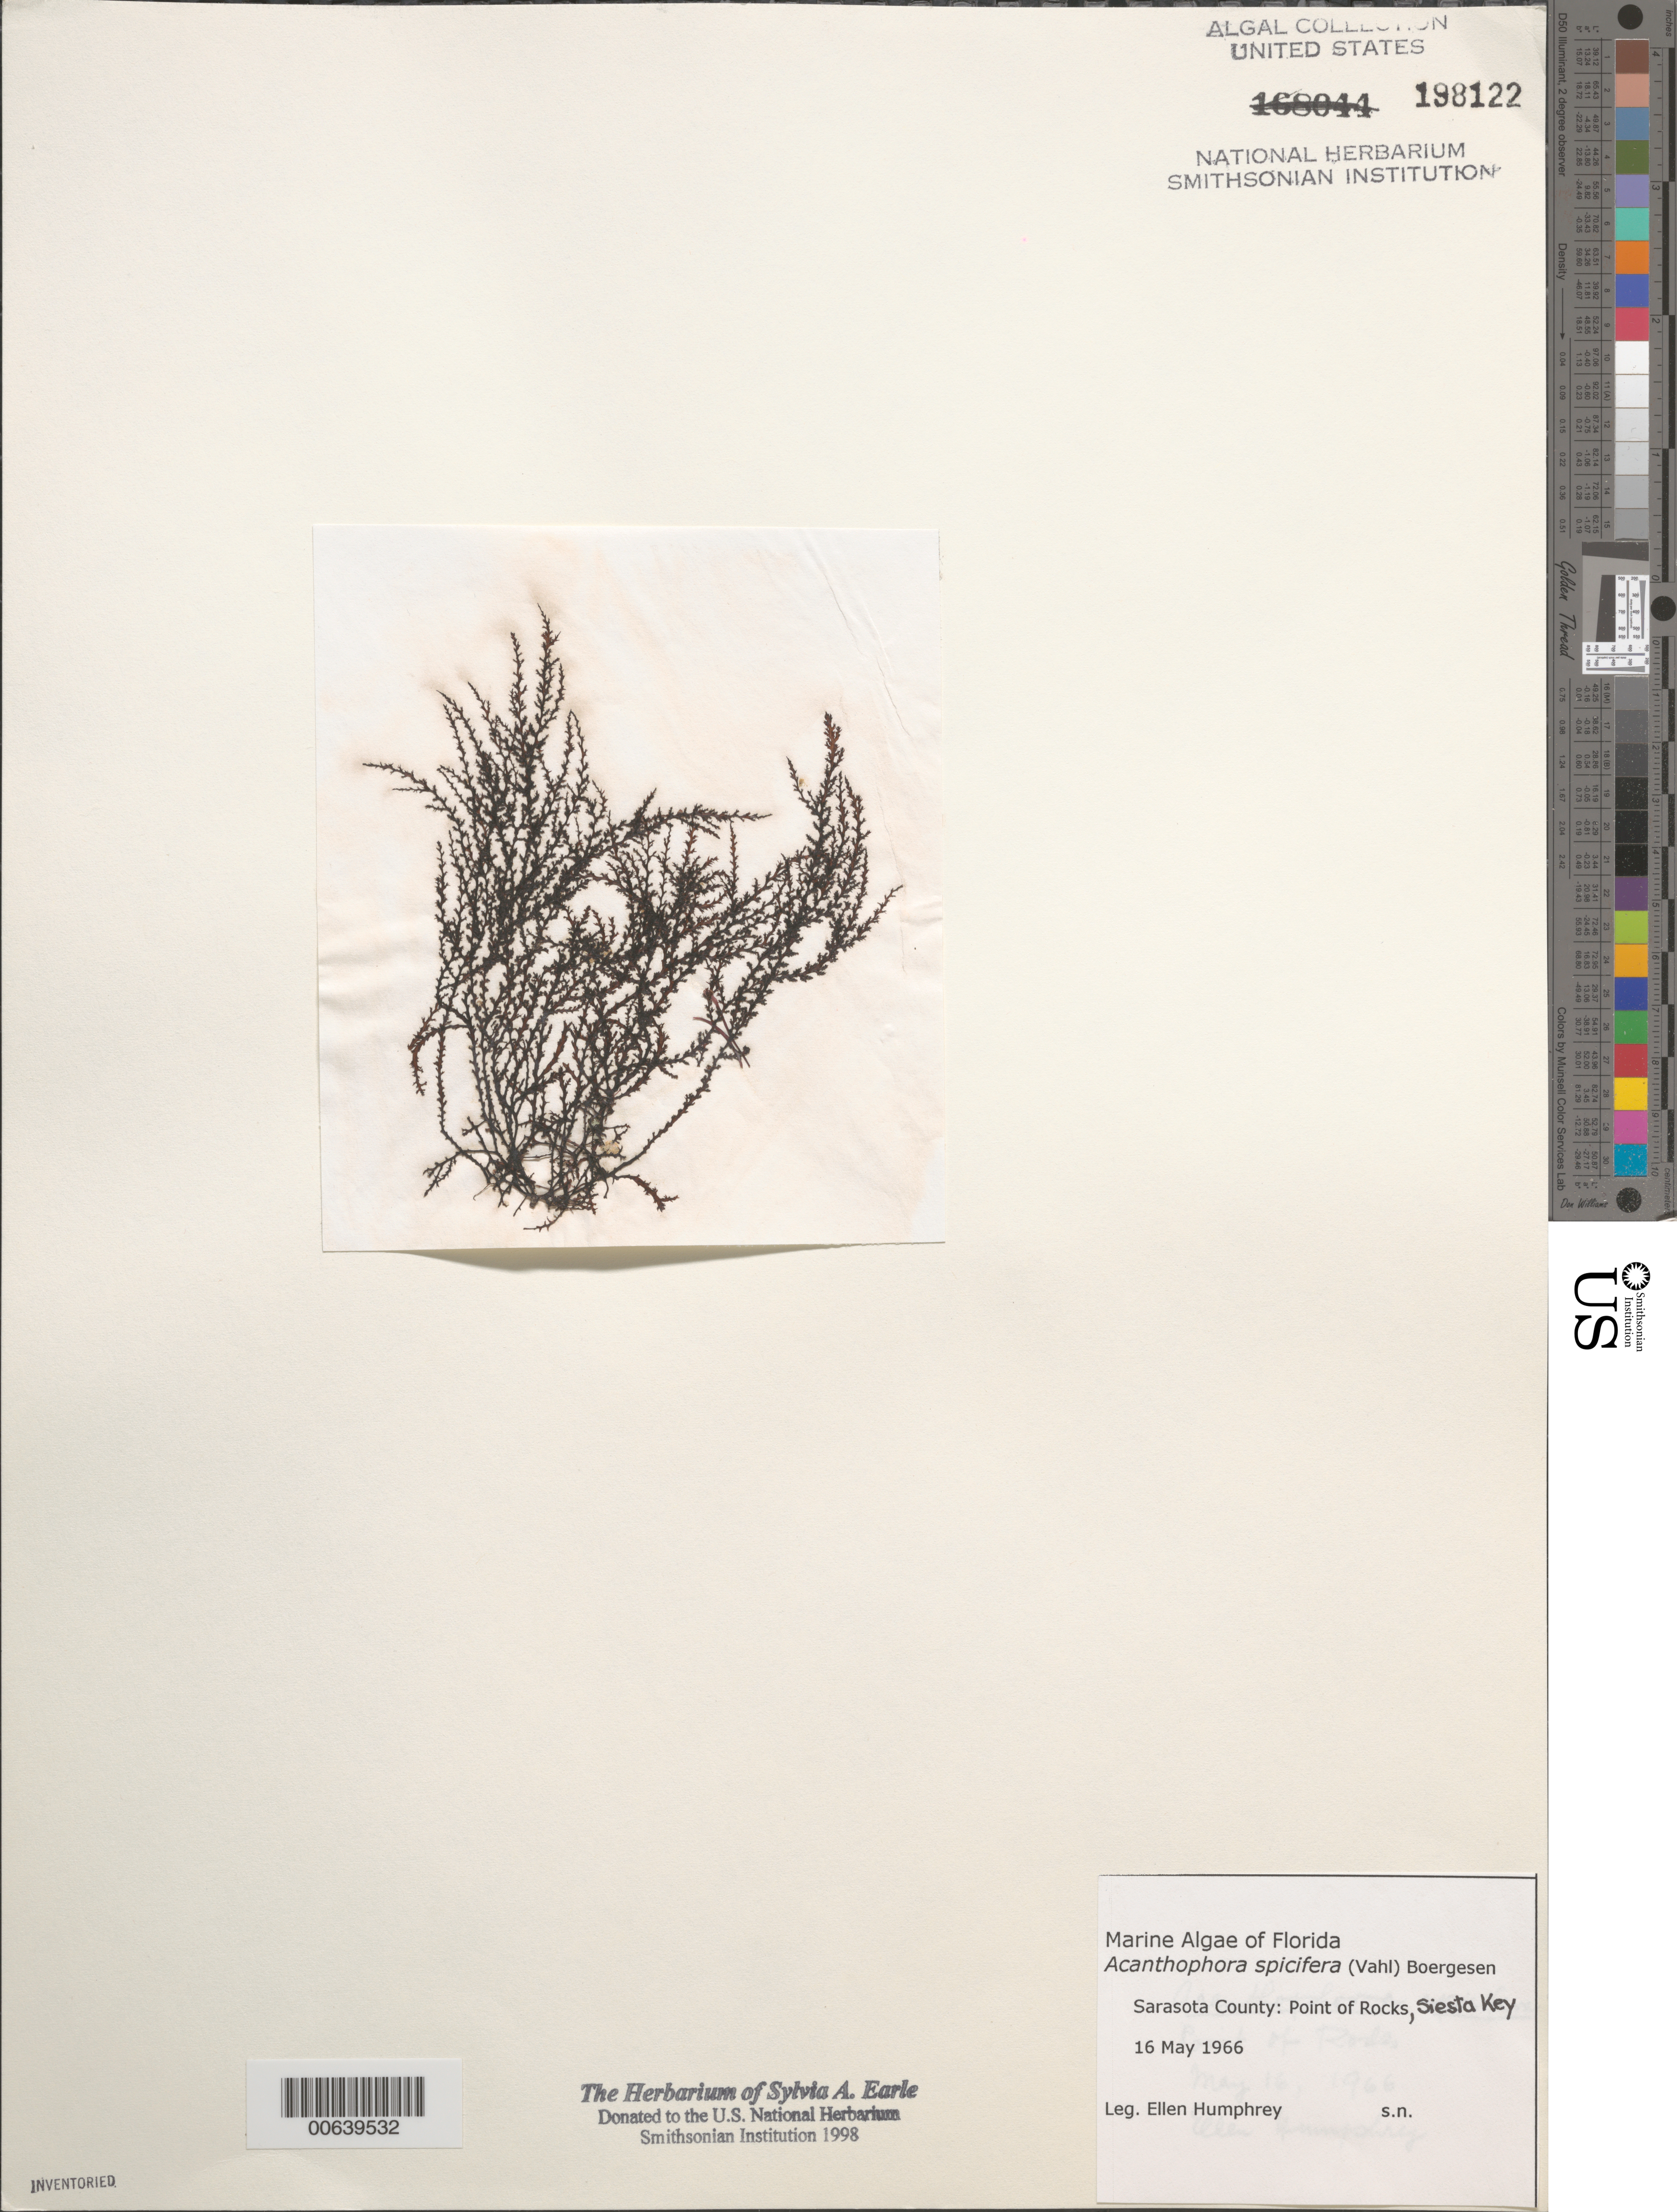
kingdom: Plantae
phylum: Rhodophyta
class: Florideophyceae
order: Ceramiales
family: Rhodomelaceae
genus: Acanthophora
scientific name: Acanthophora spicifera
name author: (Vahl) Børgesen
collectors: E. Humphrey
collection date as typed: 16 May 1966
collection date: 1966-05-16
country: United States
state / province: Florida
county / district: Sarasota County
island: Siesta Key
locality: Point of Rocks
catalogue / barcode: US 198122